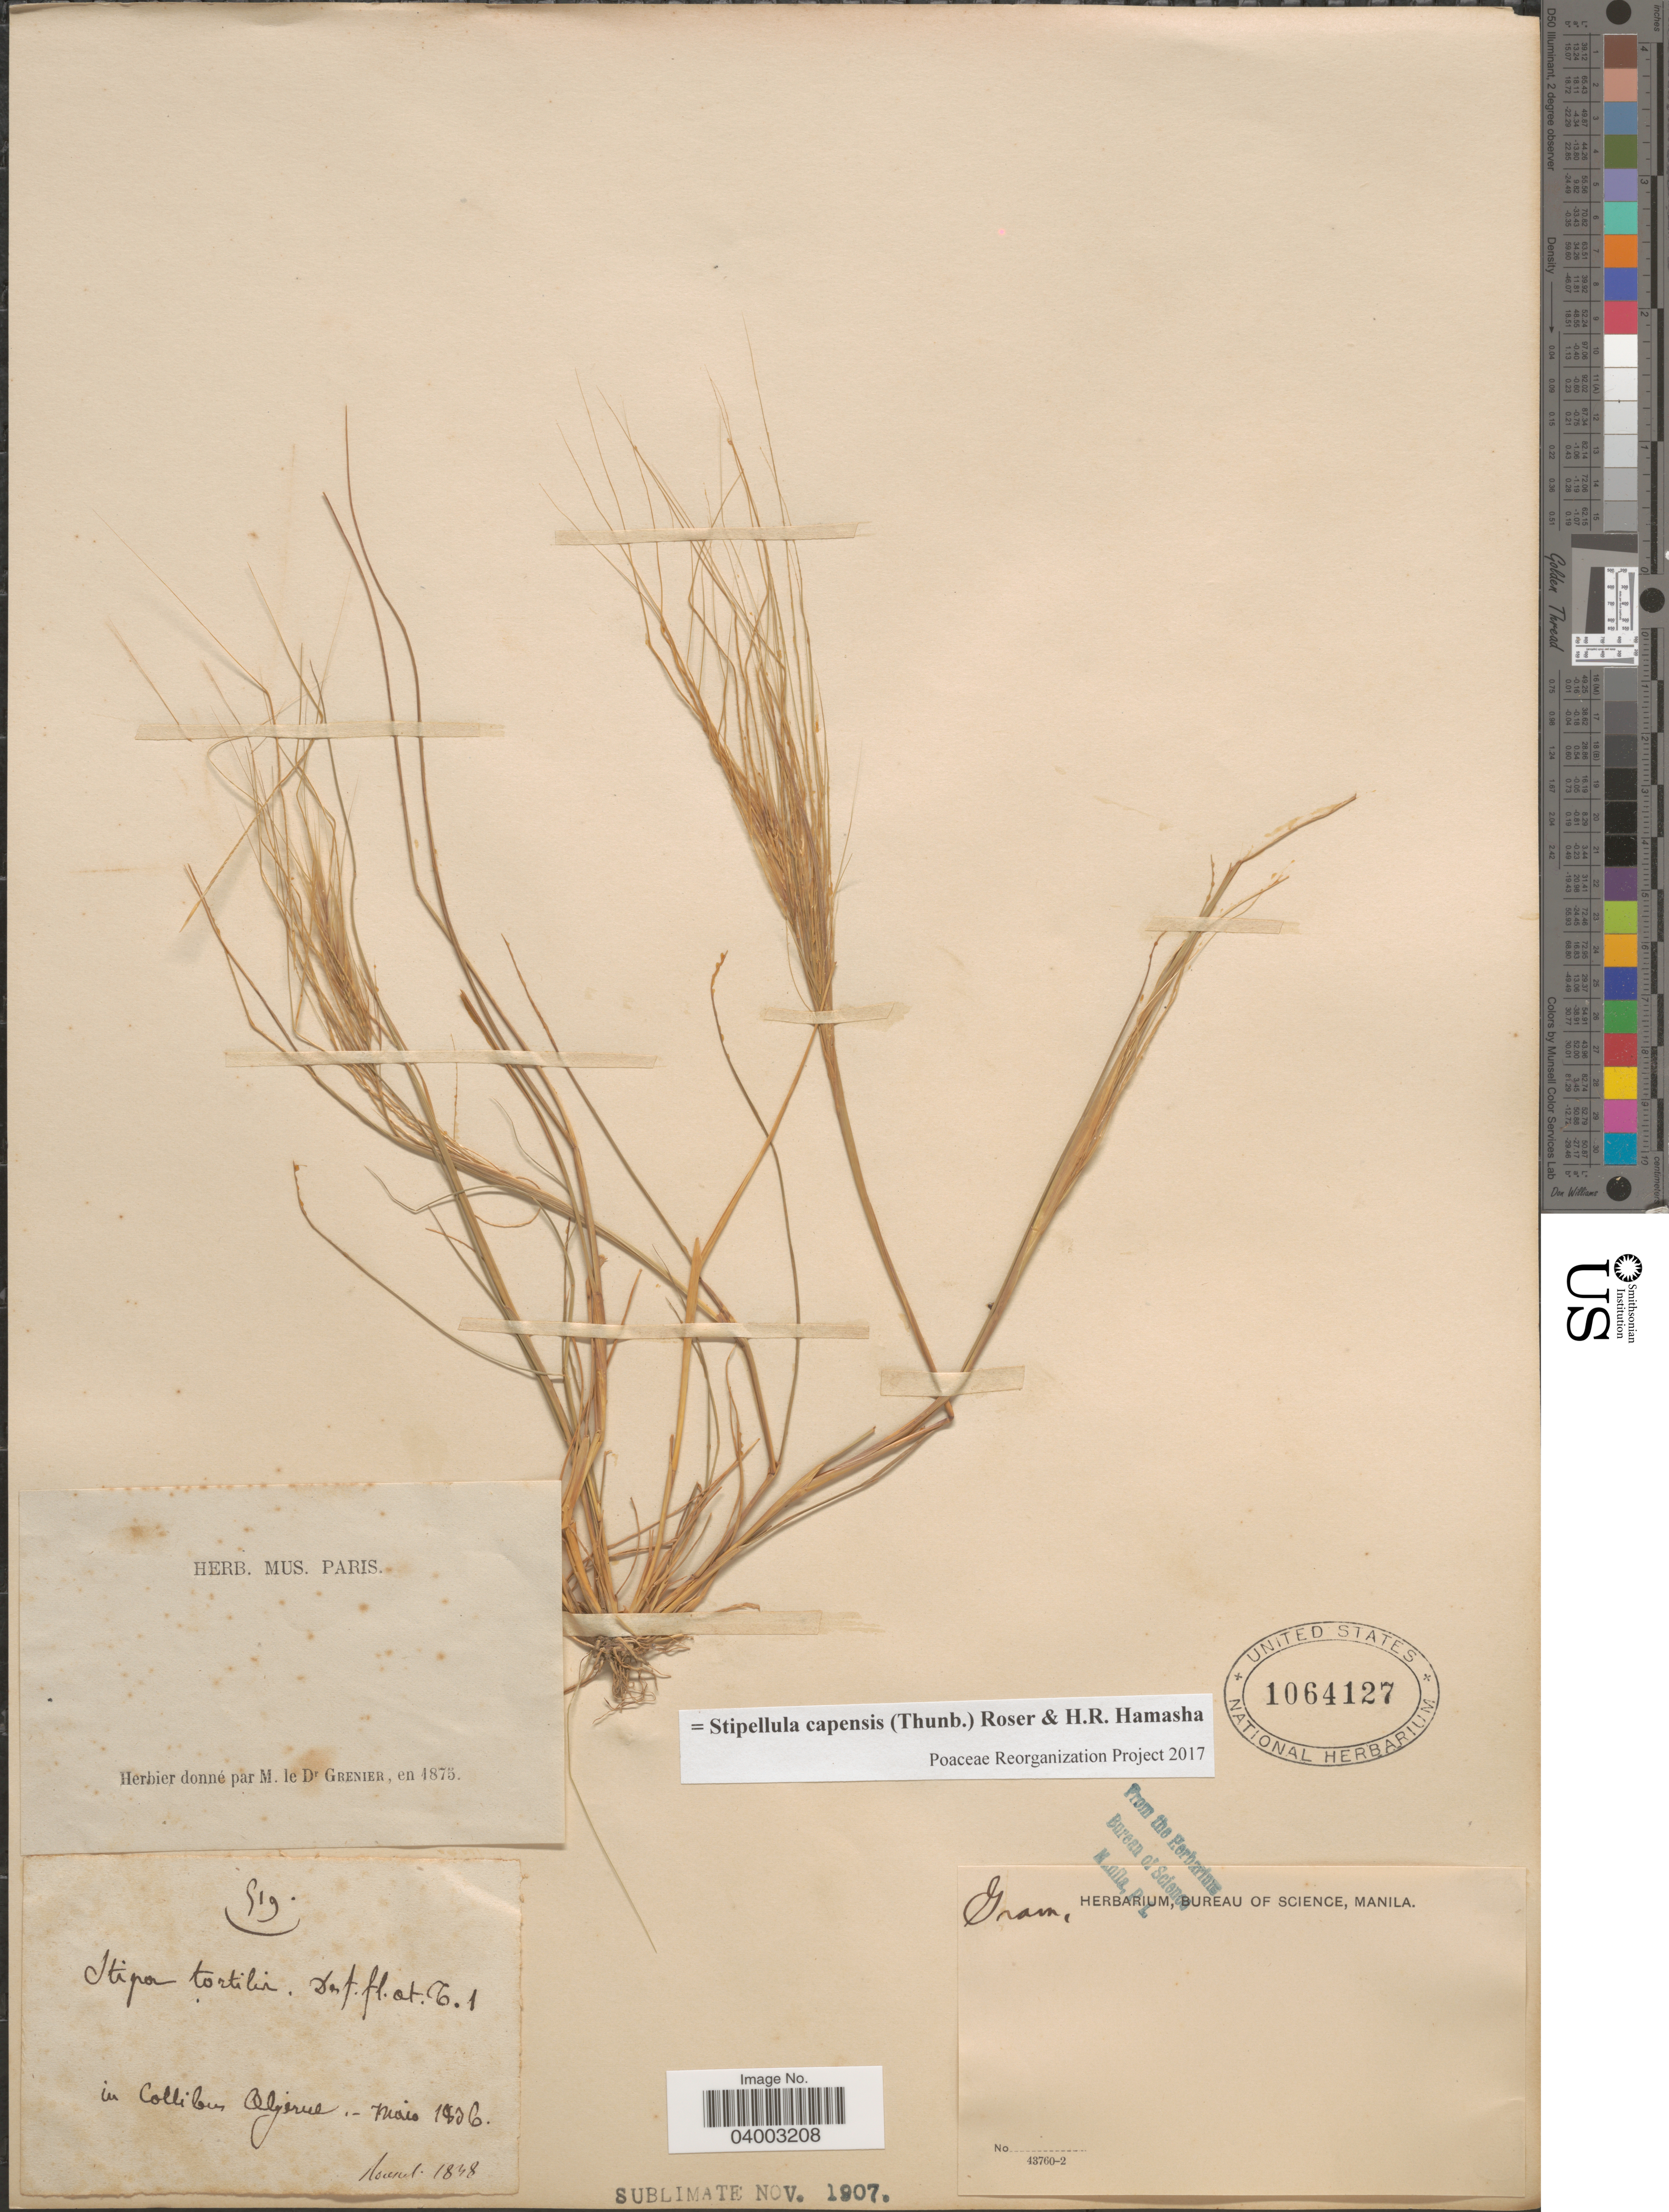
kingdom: Plantae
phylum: Tracheophyta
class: Liliopsida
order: Poales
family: Poaceae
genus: Stipellula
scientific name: Stipellula capensis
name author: (Thunb.) Röser & H. R. Hamasha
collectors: Ex herb. M. le Dr Grenier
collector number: G19*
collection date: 1836-05/1838-11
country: Algeria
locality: In Collibus Algerie.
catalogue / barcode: US 1064127